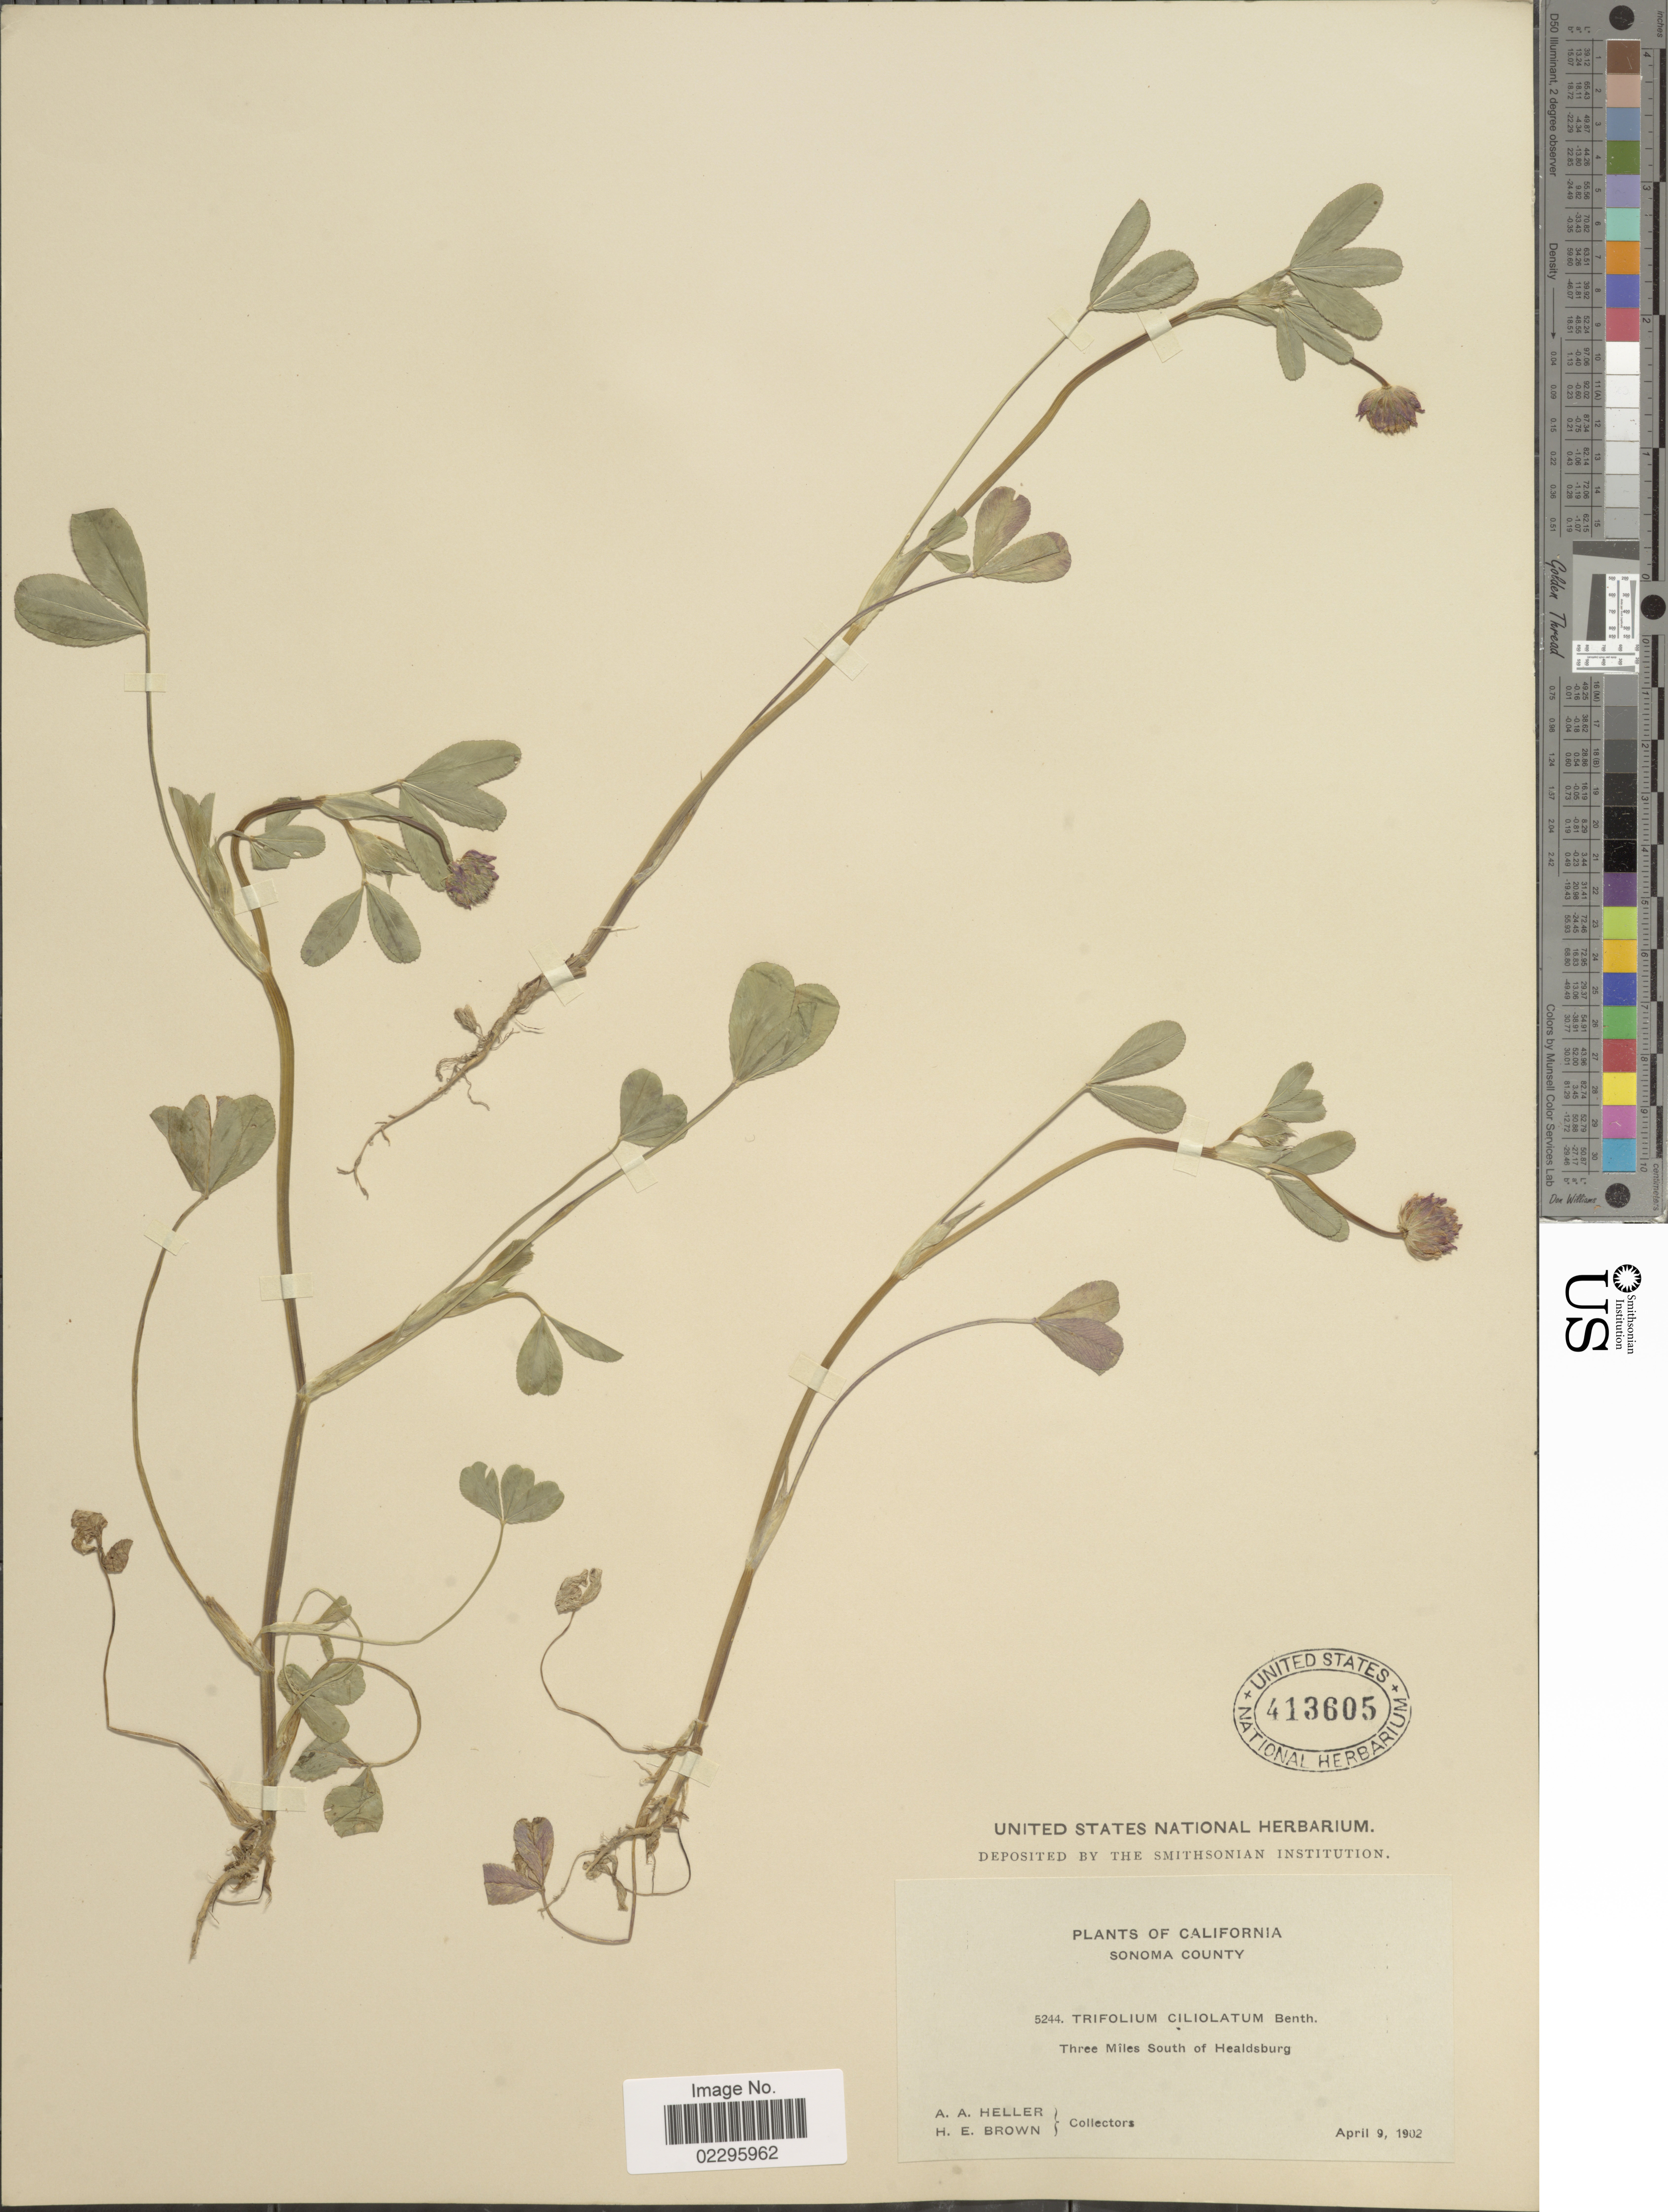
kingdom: Plantae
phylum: Tracheophyta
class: Magnoliopsida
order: Fabales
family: Fabaceae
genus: Trifolium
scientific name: Trifolium ciliolatum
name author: Benth.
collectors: A. A. Heller & H. Brown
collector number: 5244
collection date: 1902-04-09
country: United States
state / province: California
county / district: Sonoma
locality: Sonoma County, three miles south of Healdsburg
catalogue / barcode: US 413605